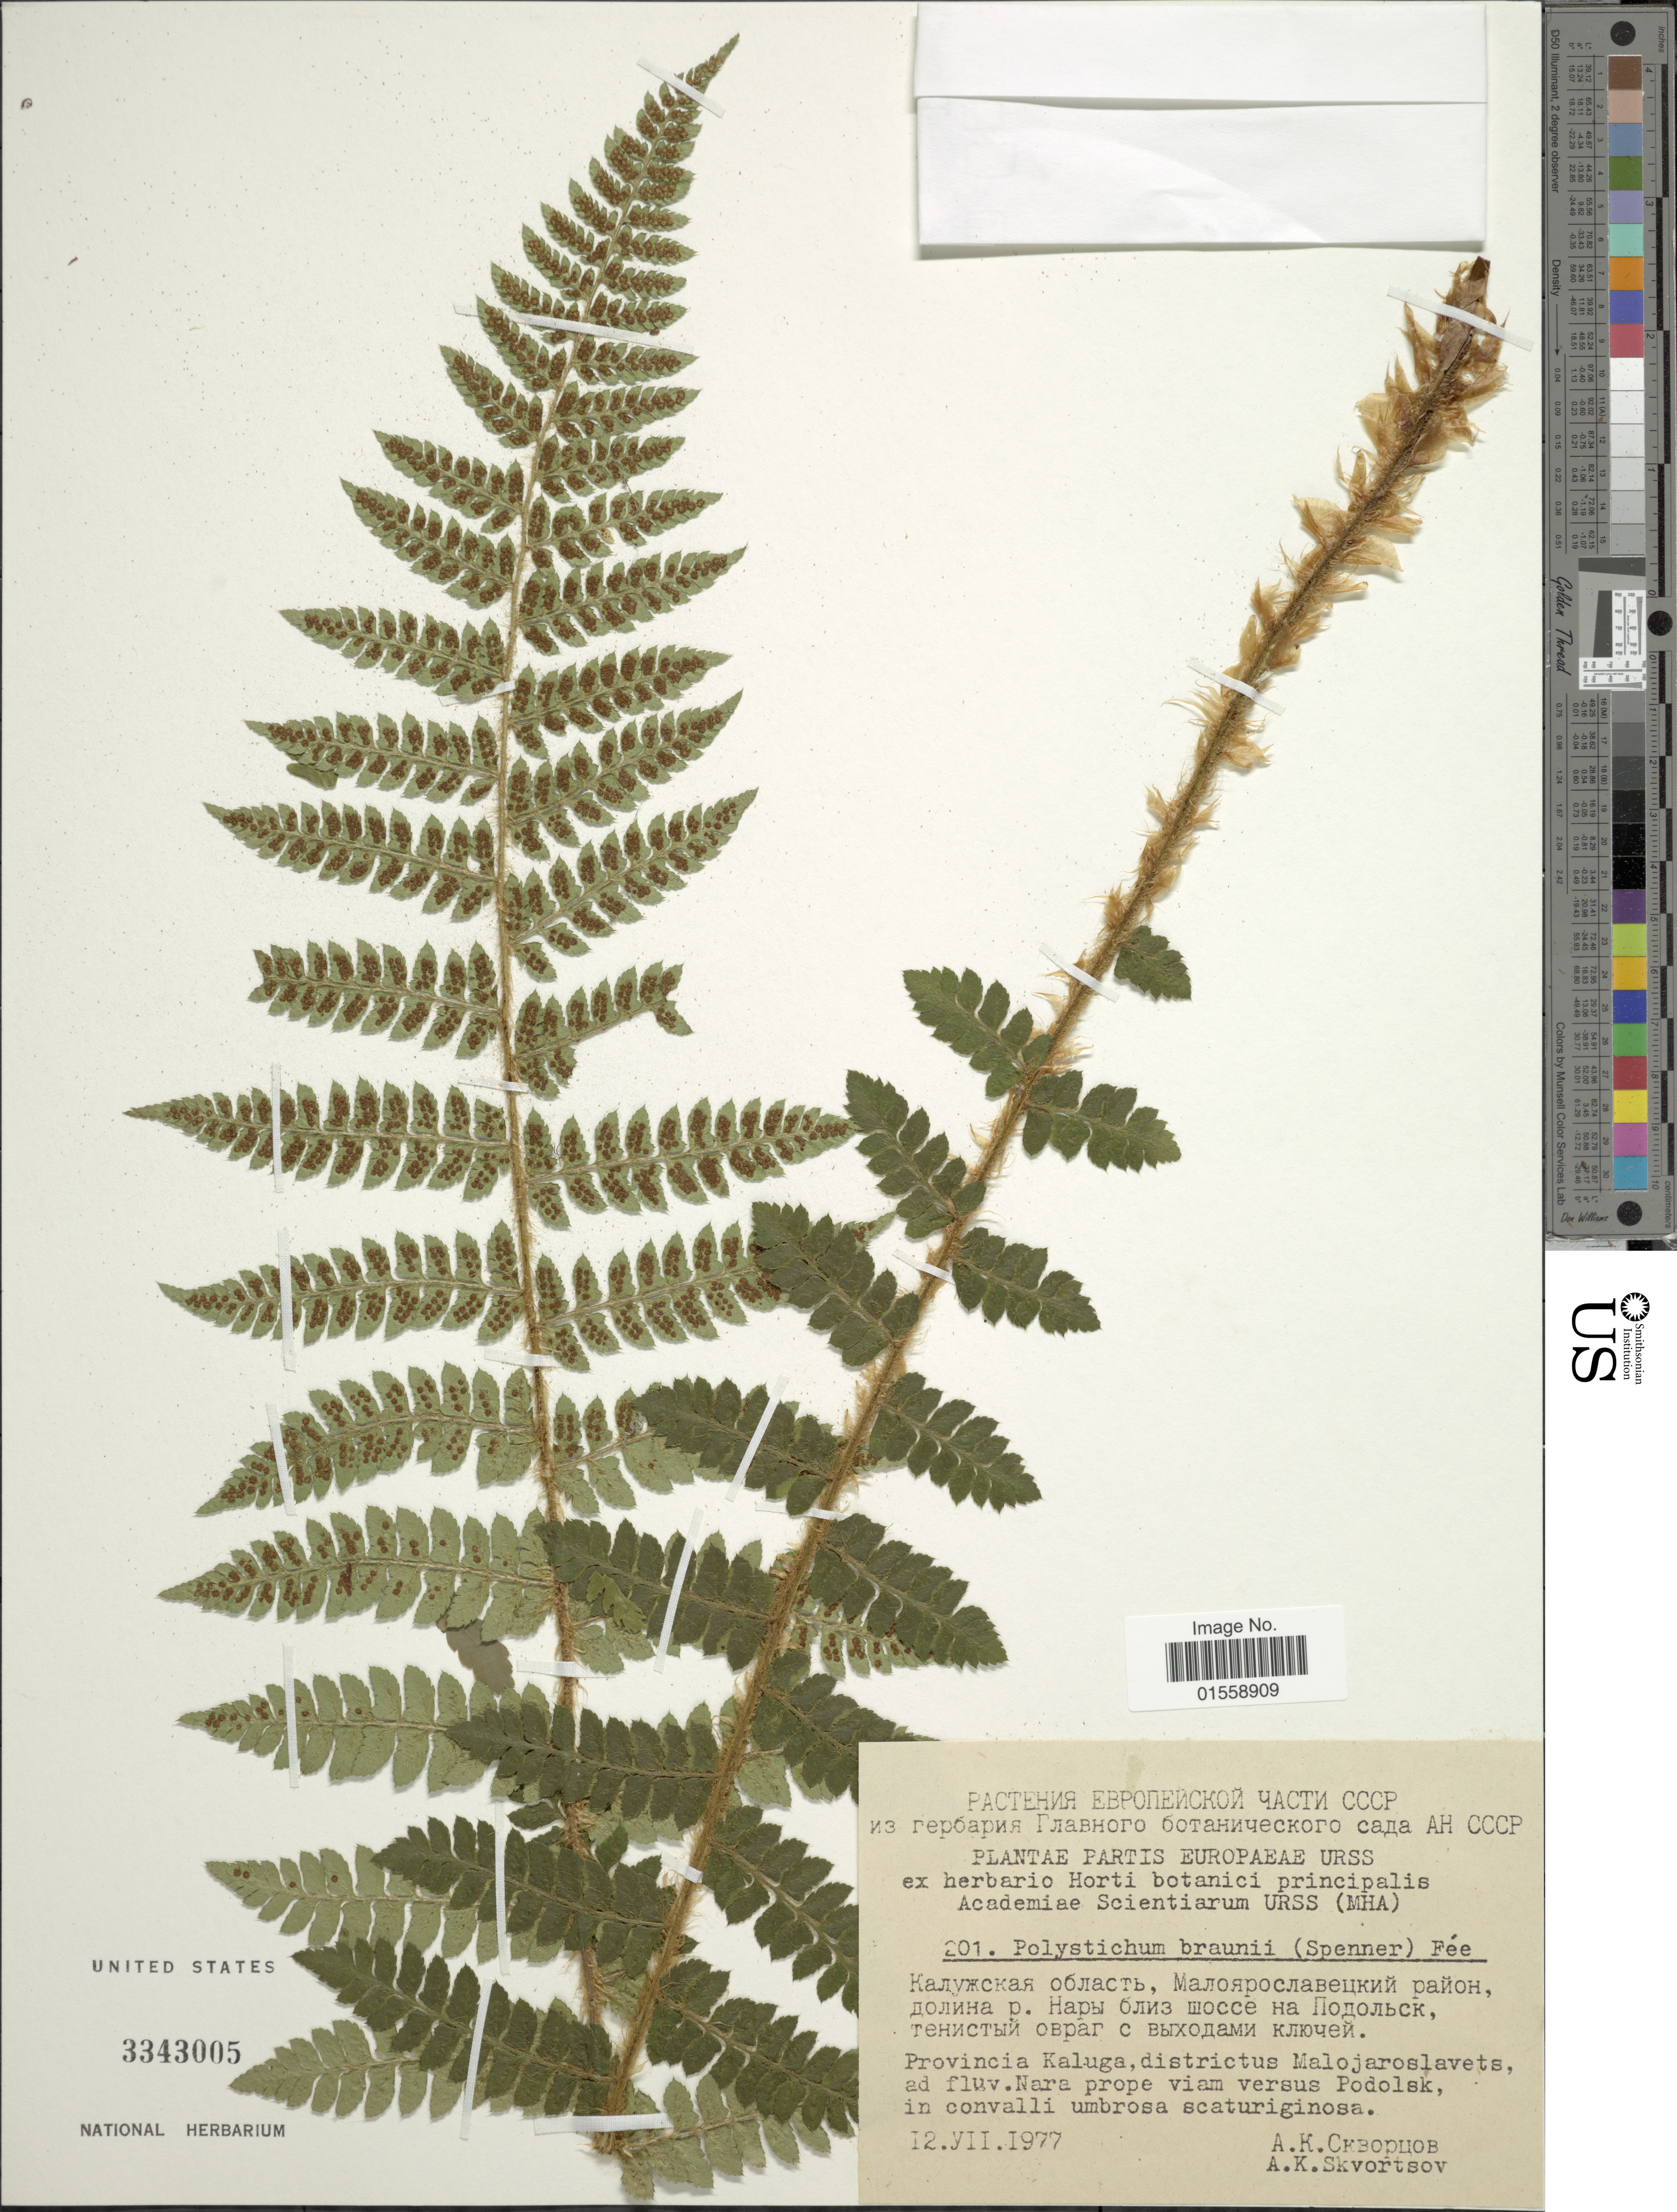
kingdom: Plantae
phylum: Tracheophyta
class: Polypodiopsida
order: Polypodiales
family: Dryopteridaceae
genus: Polystichum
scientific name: Polystichum braunii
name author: (Spenn.) Fée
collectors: Collector illegible & A. K. Skvortsov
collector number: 201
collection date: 1977-12-12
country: Russian Federation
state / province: Kaluga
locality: Districtus Malojaroslavets, ad fluv. Nara prope viam versus Podolsk in convalli umbrosa scaturiginosa.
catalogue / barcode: US 3343005